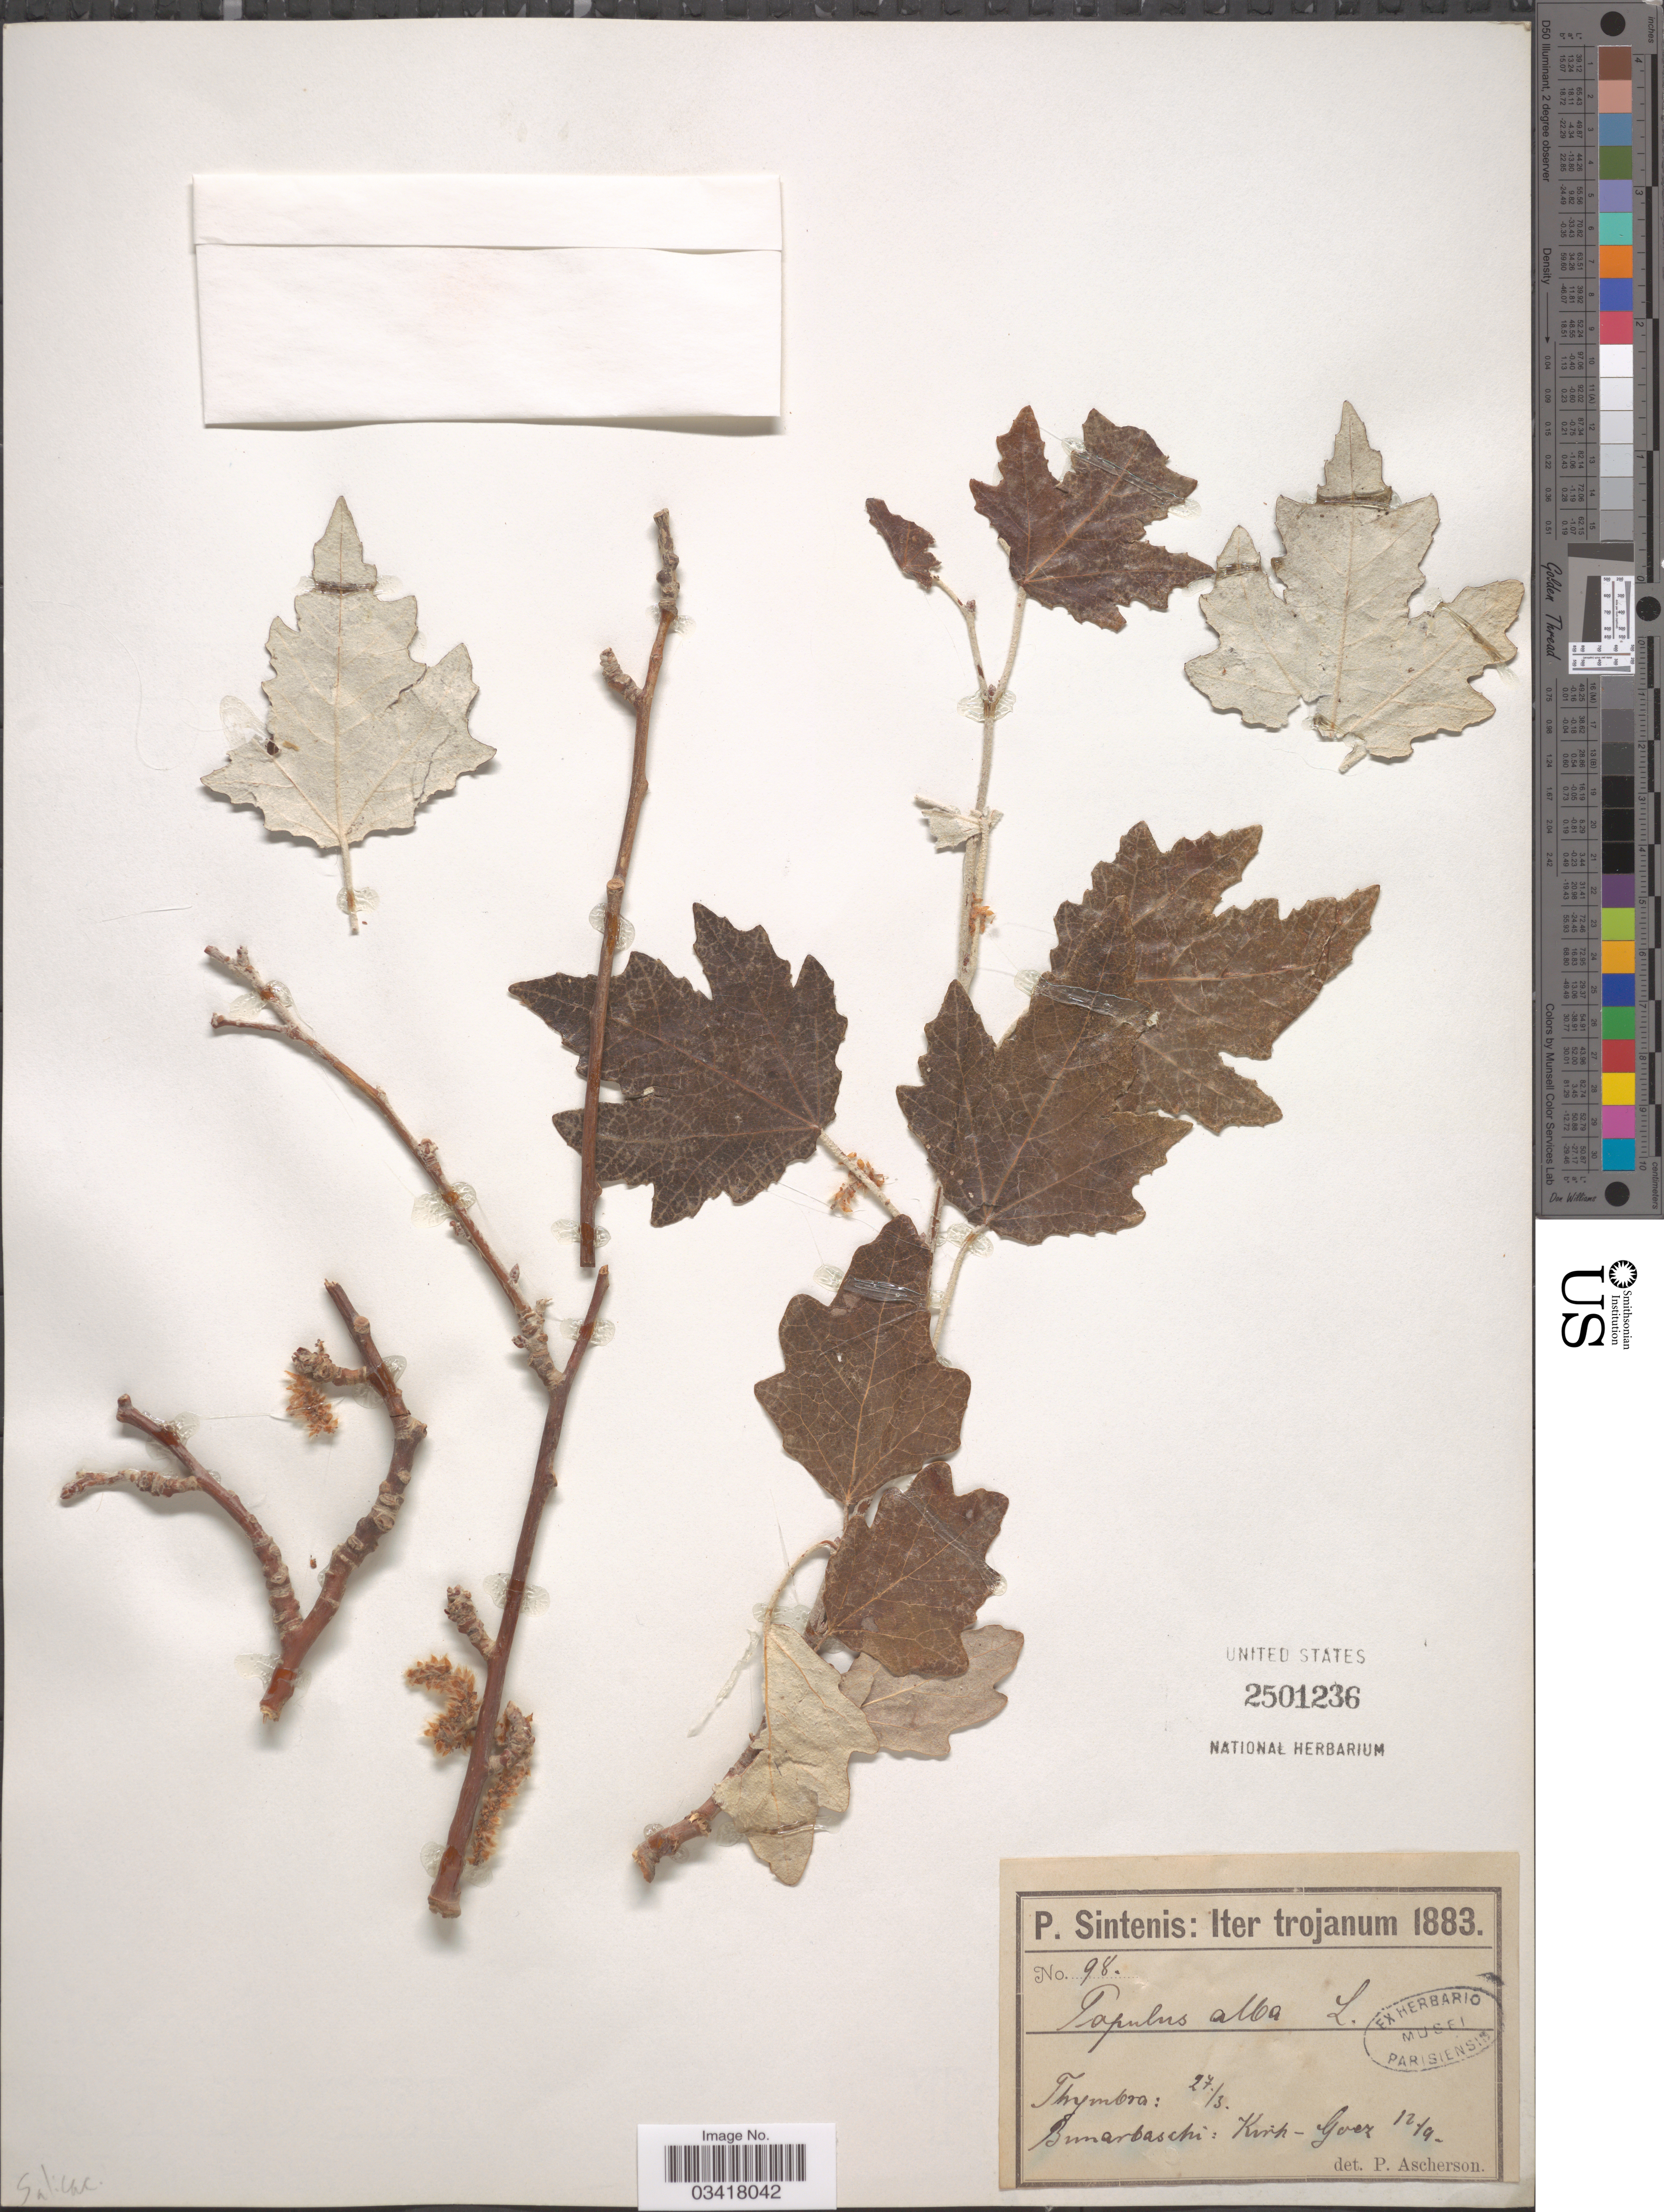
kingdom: Plantae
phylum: Tracheophyta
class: Magnoliopsida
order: Malpighiales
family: Salicaceae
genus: Populus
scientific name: Populus alba var. subintegerreima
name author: Lange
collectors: P. Sintenis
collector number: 98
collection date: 1883-03-27/1883-09-12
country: Turkey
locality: Trojanum. Thymbra. Bunarbaschi: Kirk-Goez [interpreted].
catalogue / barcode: US 2501236